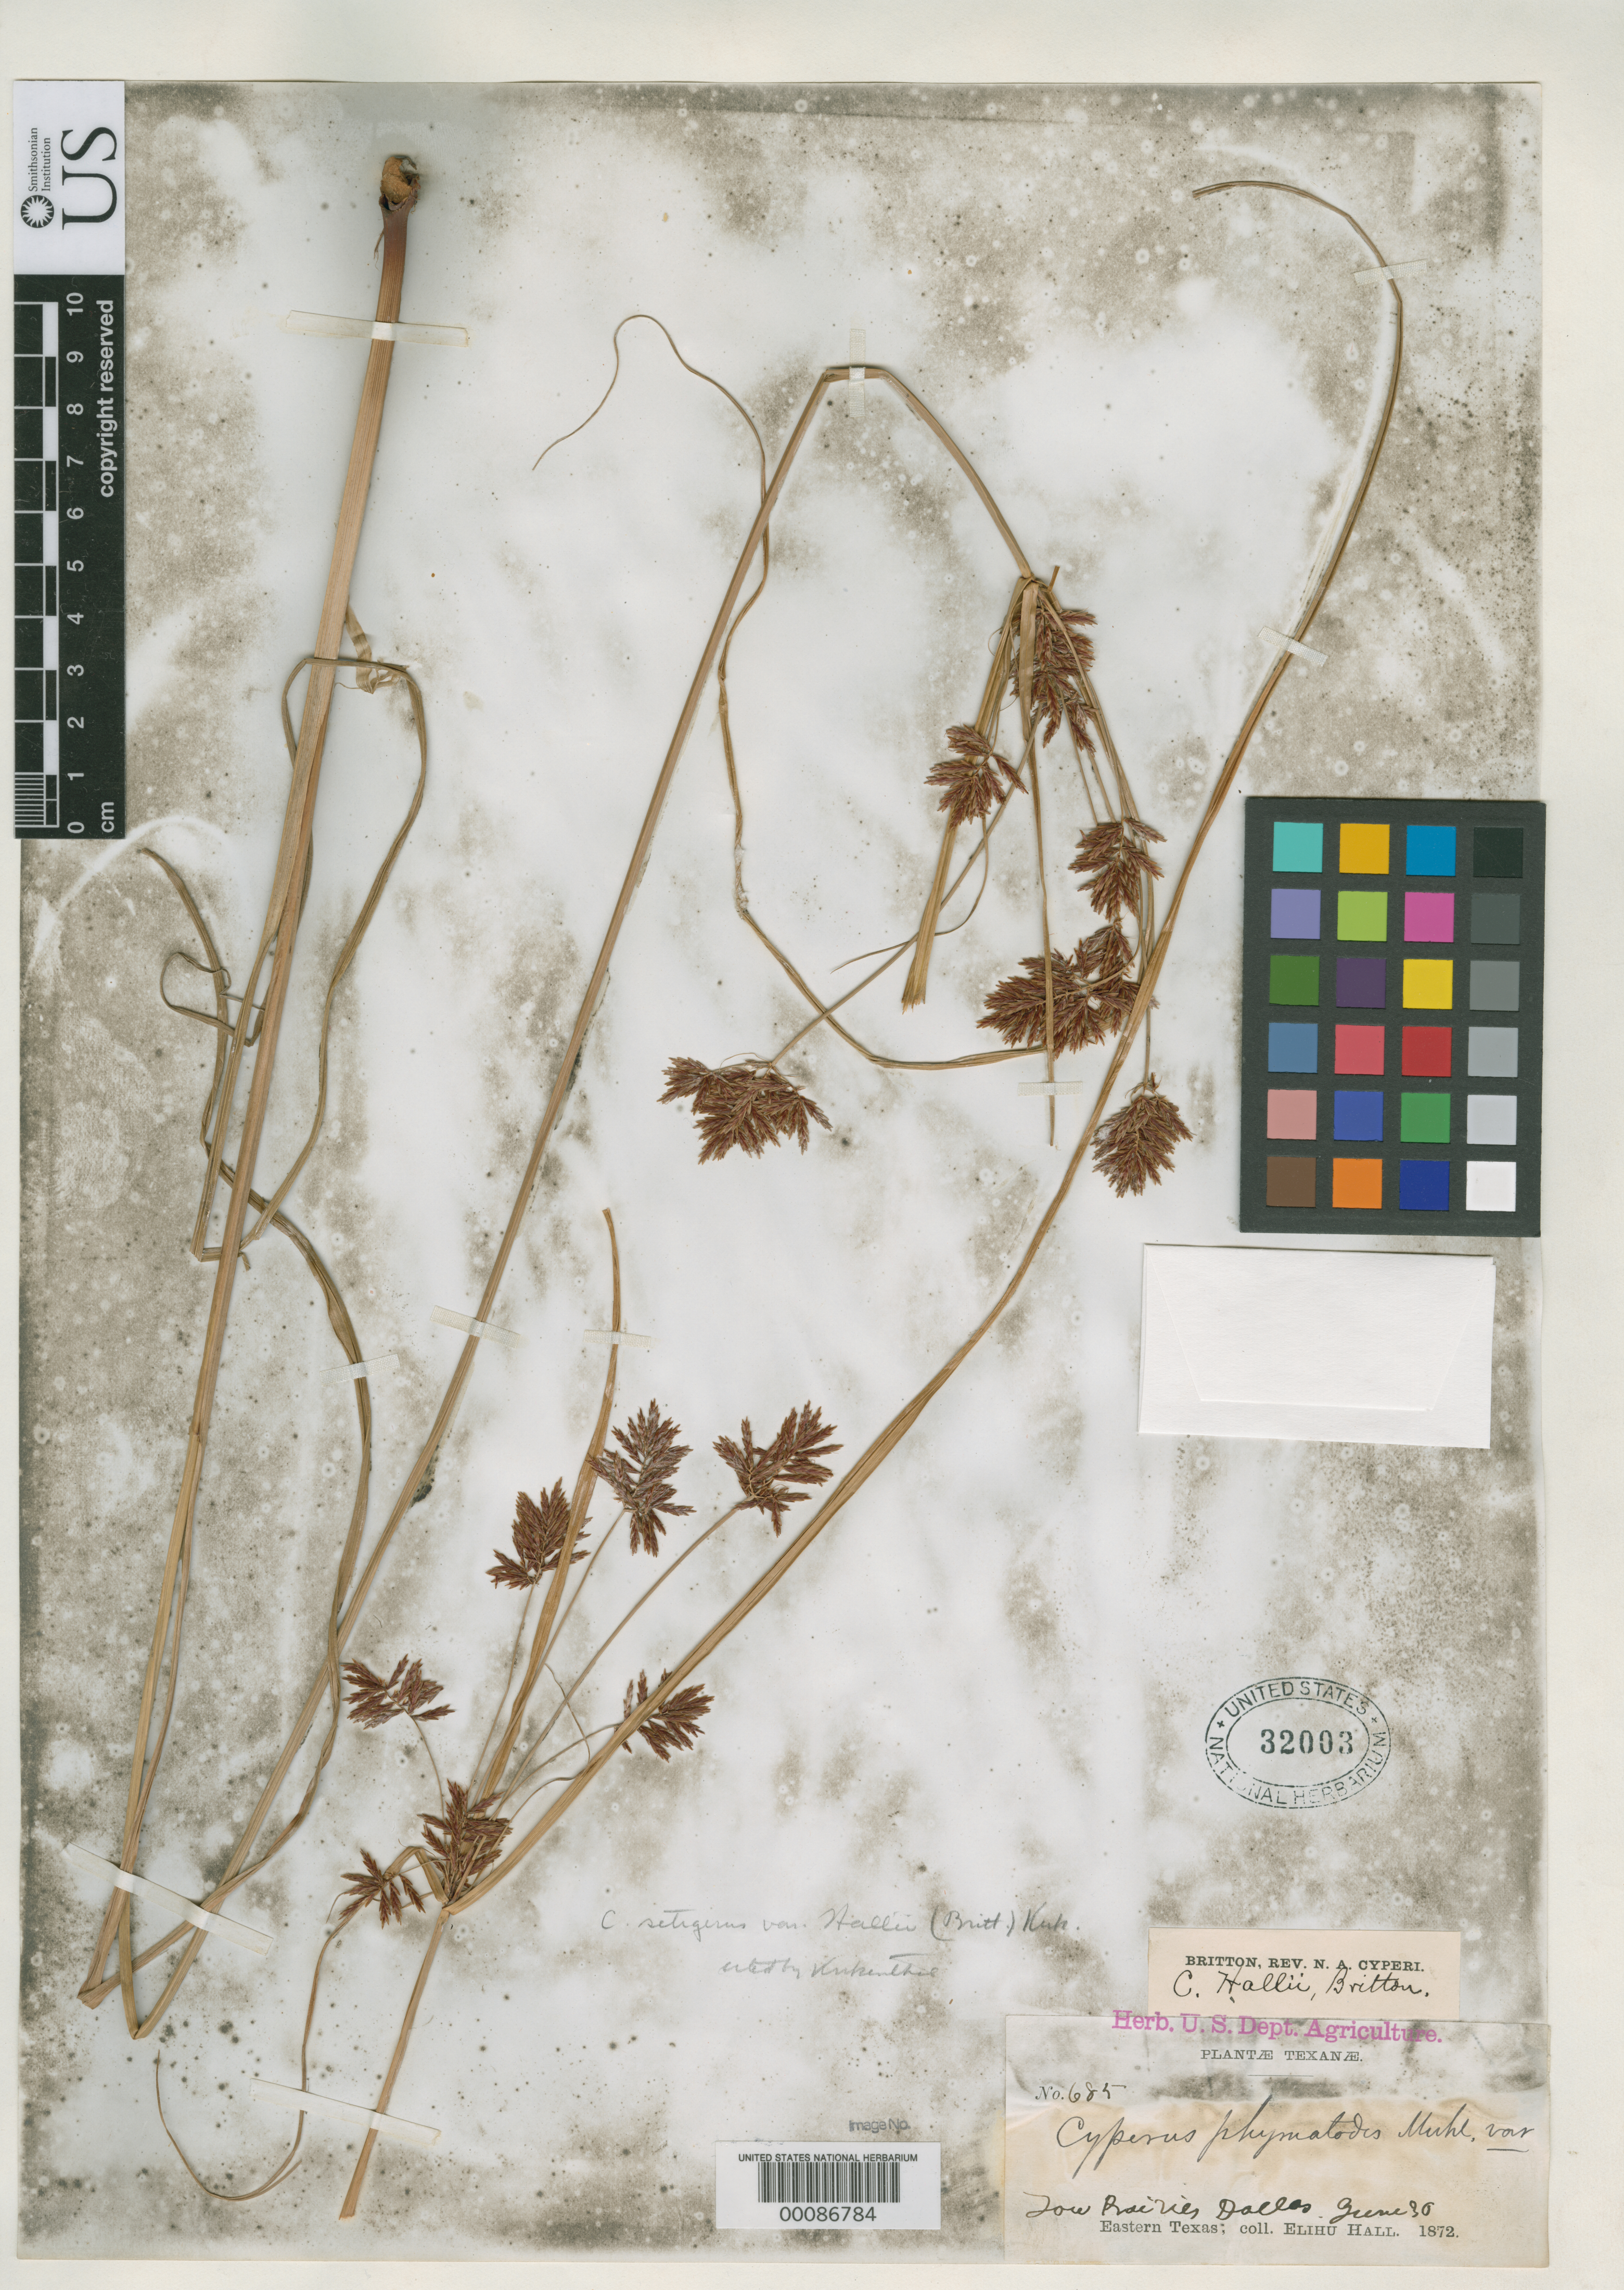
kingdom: Plantae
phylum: Tracheophyta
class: Liliopsida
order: Poales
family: Cyperaceae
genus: Cyperus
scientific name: Cyperus hallii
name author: Britton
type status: Isosyntype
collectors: E. Hall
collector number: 685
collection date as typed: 30 Jun 1872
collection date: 1872-06-30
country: United States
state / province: Texas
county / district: Dallas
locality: Dallas.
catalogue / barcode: US 32003